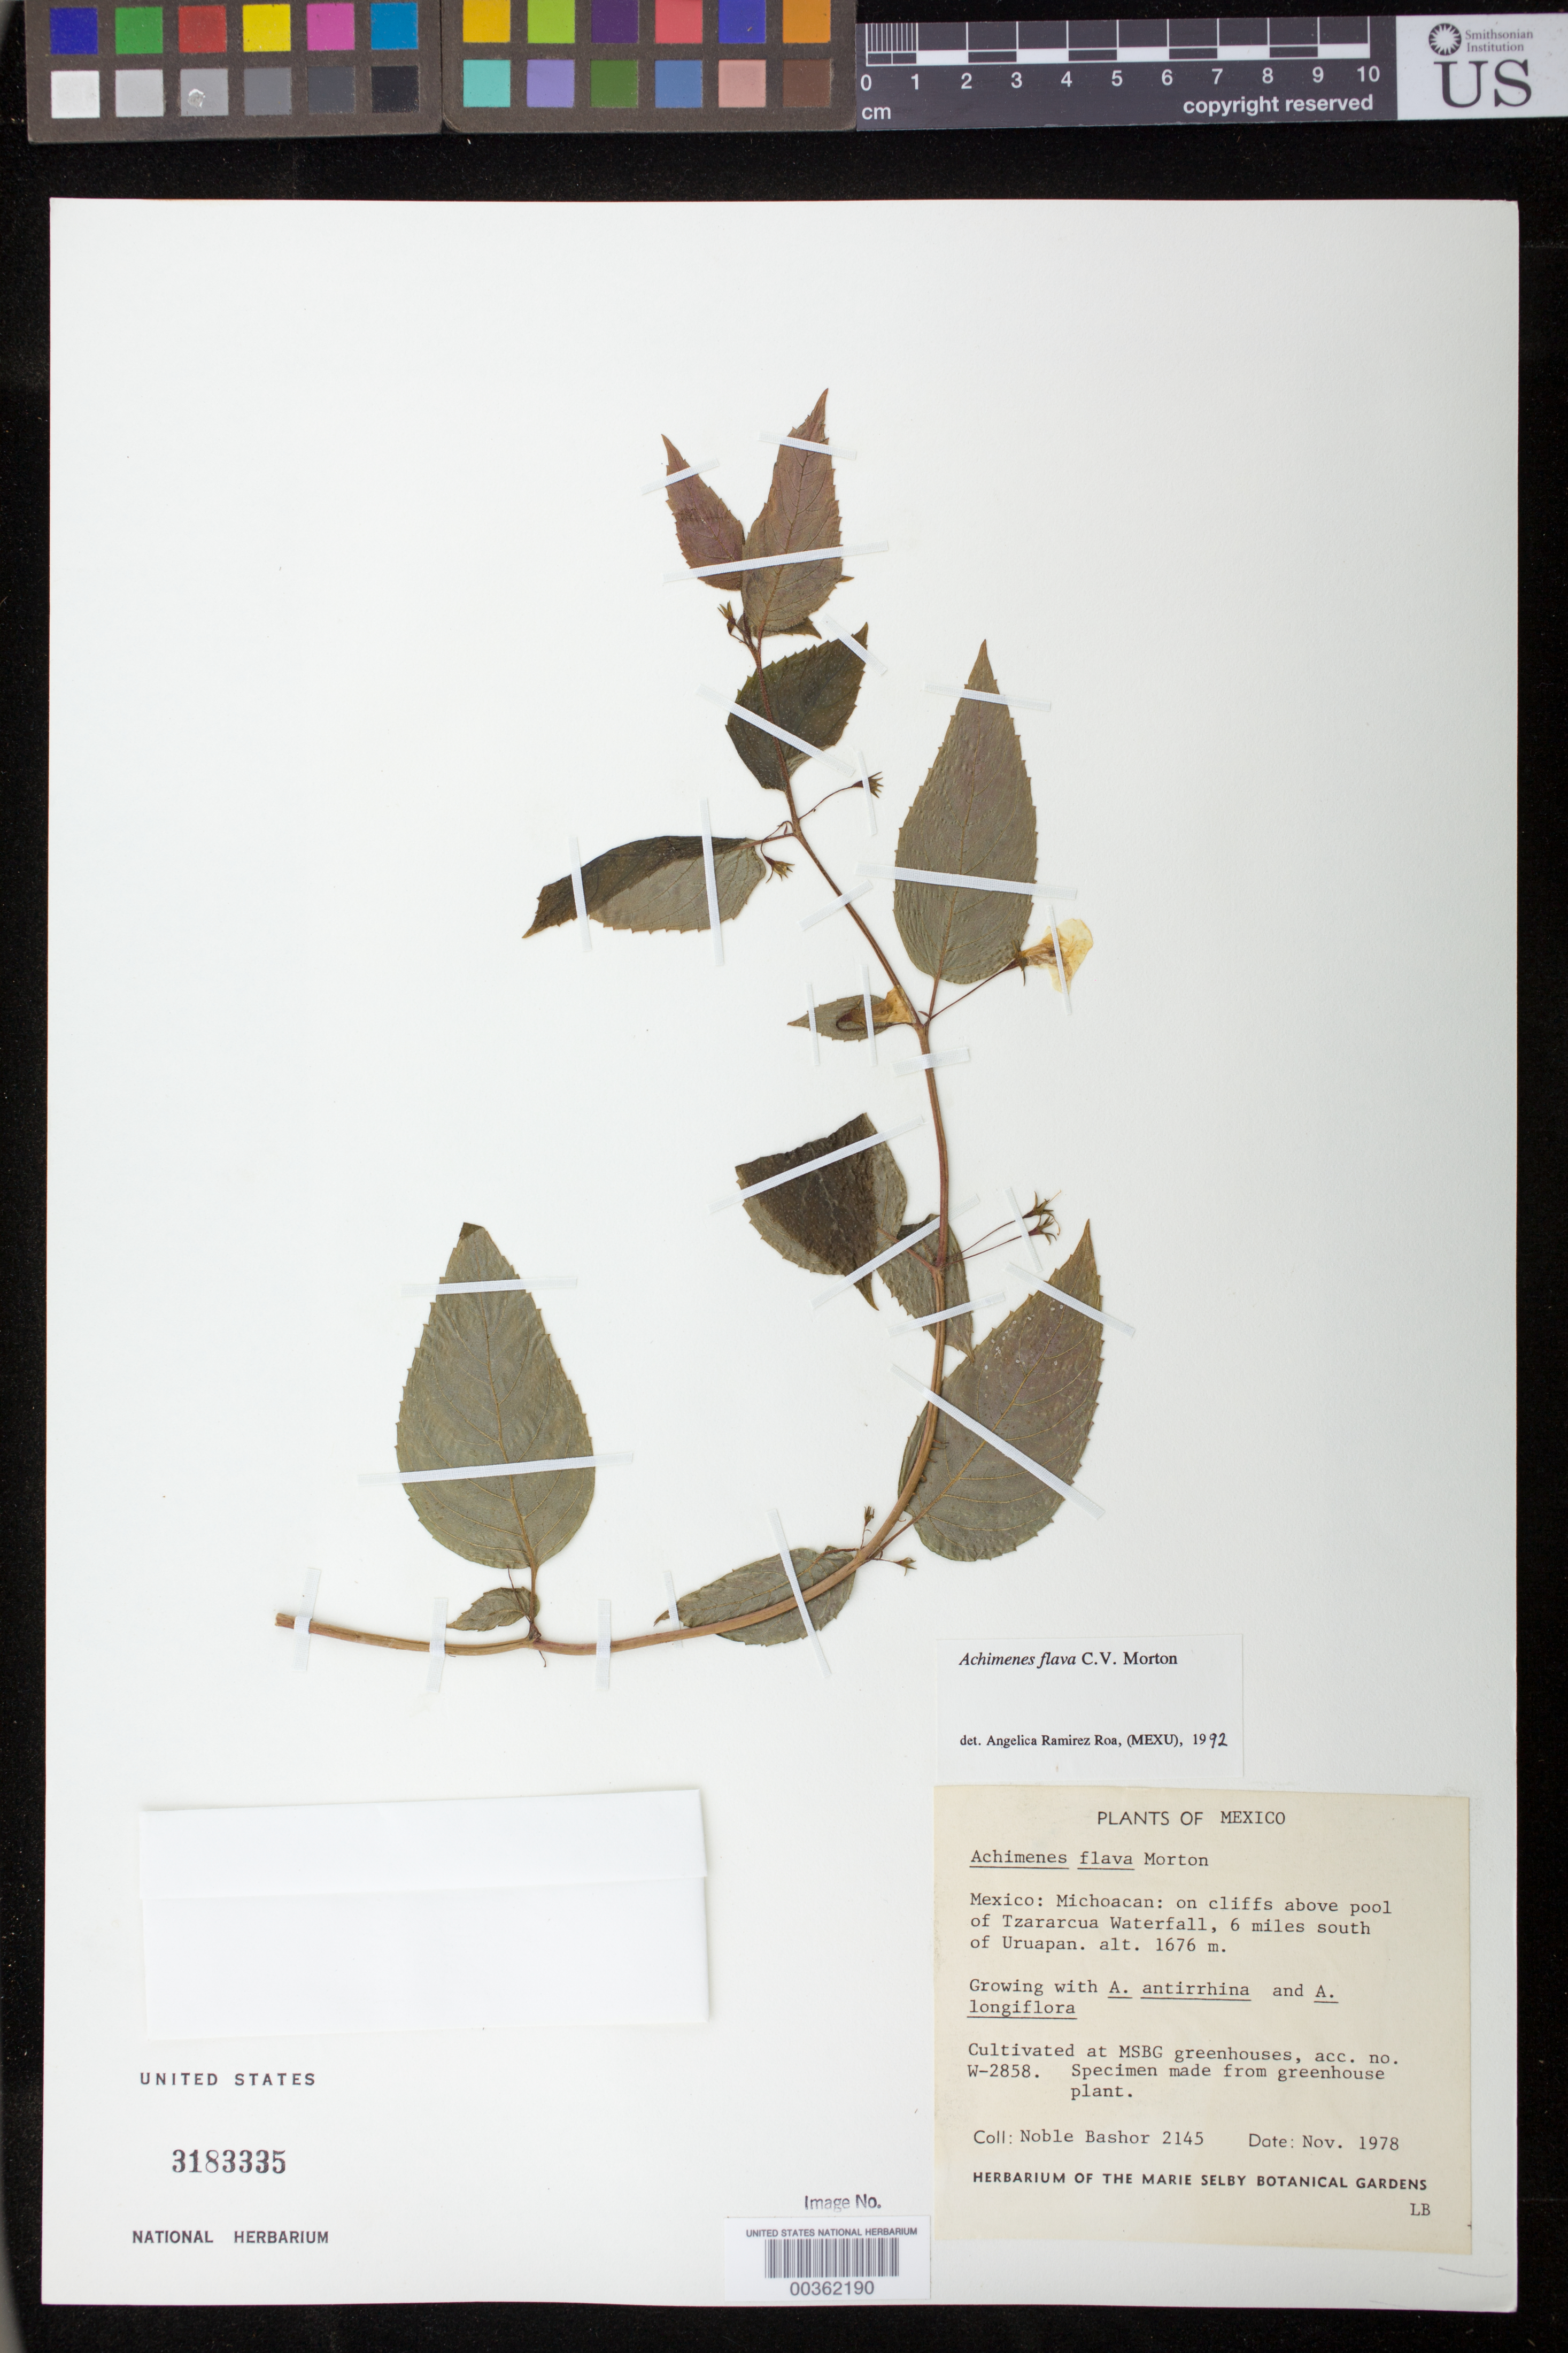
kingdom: Plantae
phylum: Tracheophyta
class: Magnoliopsida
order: Lamiales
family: Gesneriaceae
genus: Achimenes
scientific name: Achimenes flava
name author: C.V. Morton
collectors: N. Bashor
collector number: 2145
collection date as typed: Nov 1978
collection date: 1978-11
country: Mexico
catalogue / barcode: US 3183335